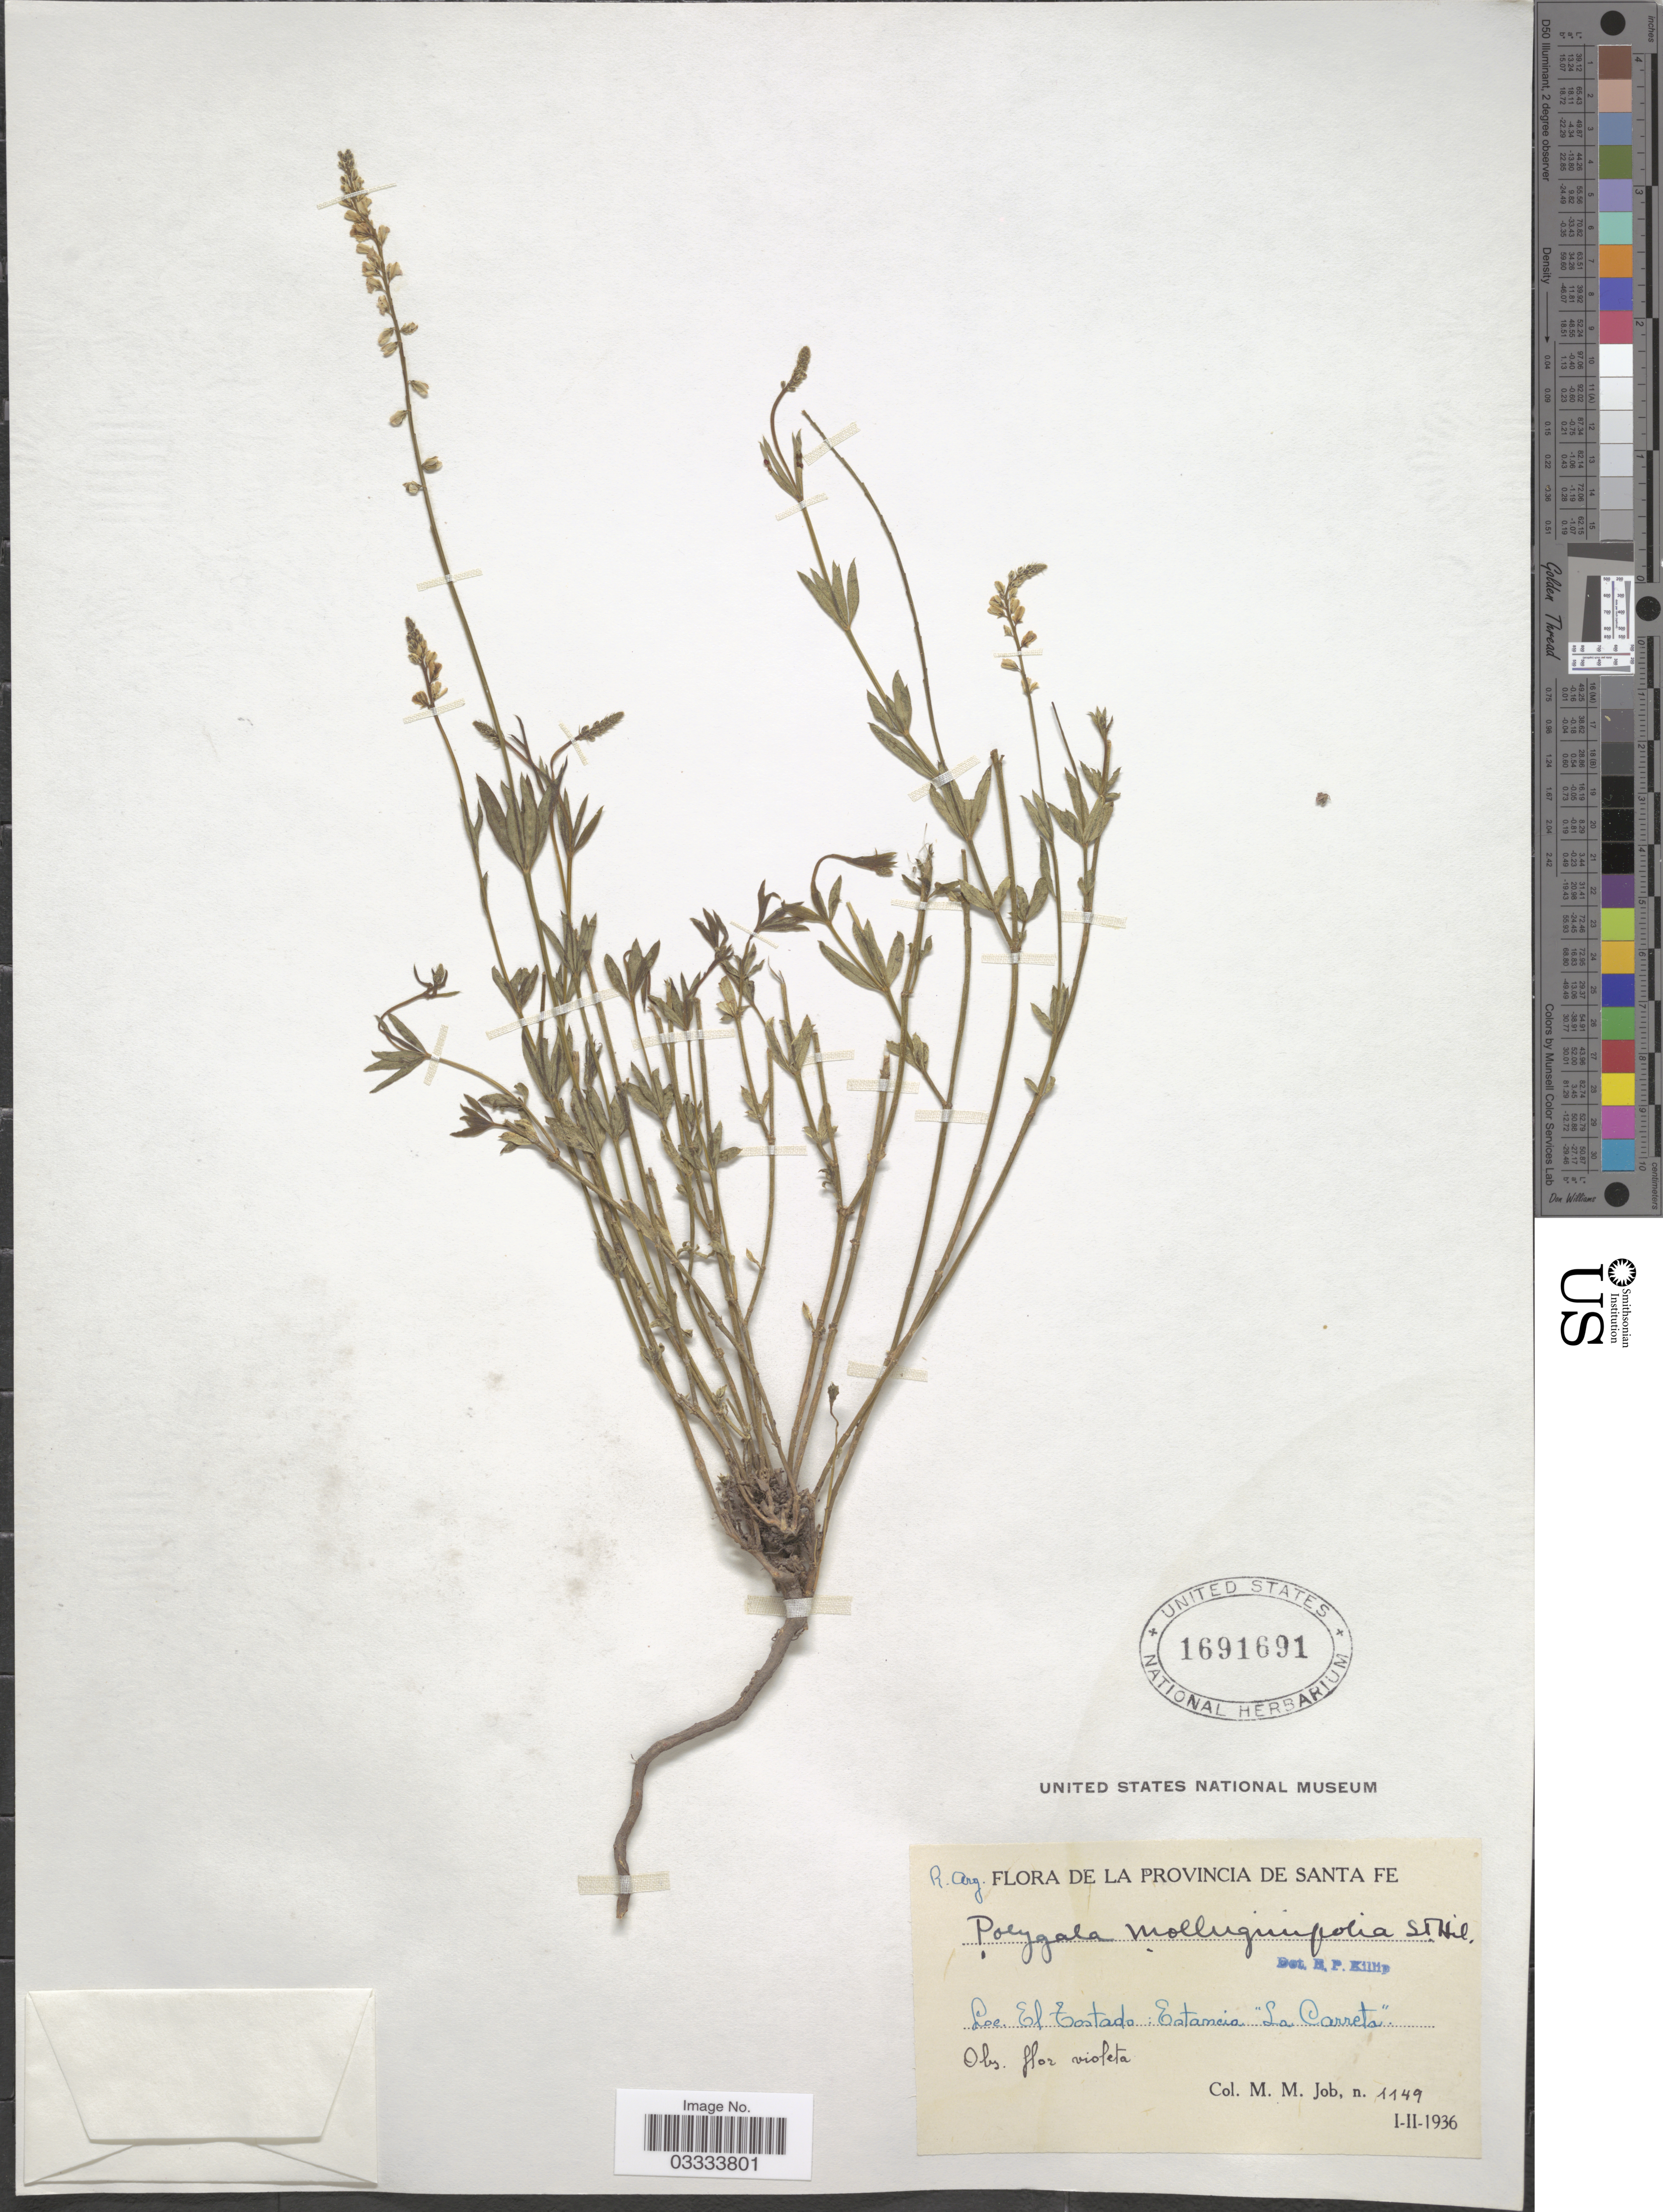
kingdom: Plantae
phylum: Tracheophyta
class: Magnoliopsida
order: Fabales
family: Polygalaceae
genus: Polygala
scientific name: Polygala molluginifolia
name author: A. St.-Hil. & Moq.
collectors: M. Job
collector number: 1149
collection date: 1936-01/1936-02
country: Argentina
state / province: Santa Fe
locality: El Tostado: Estancia "La Carreta".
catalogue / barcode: US 1691691